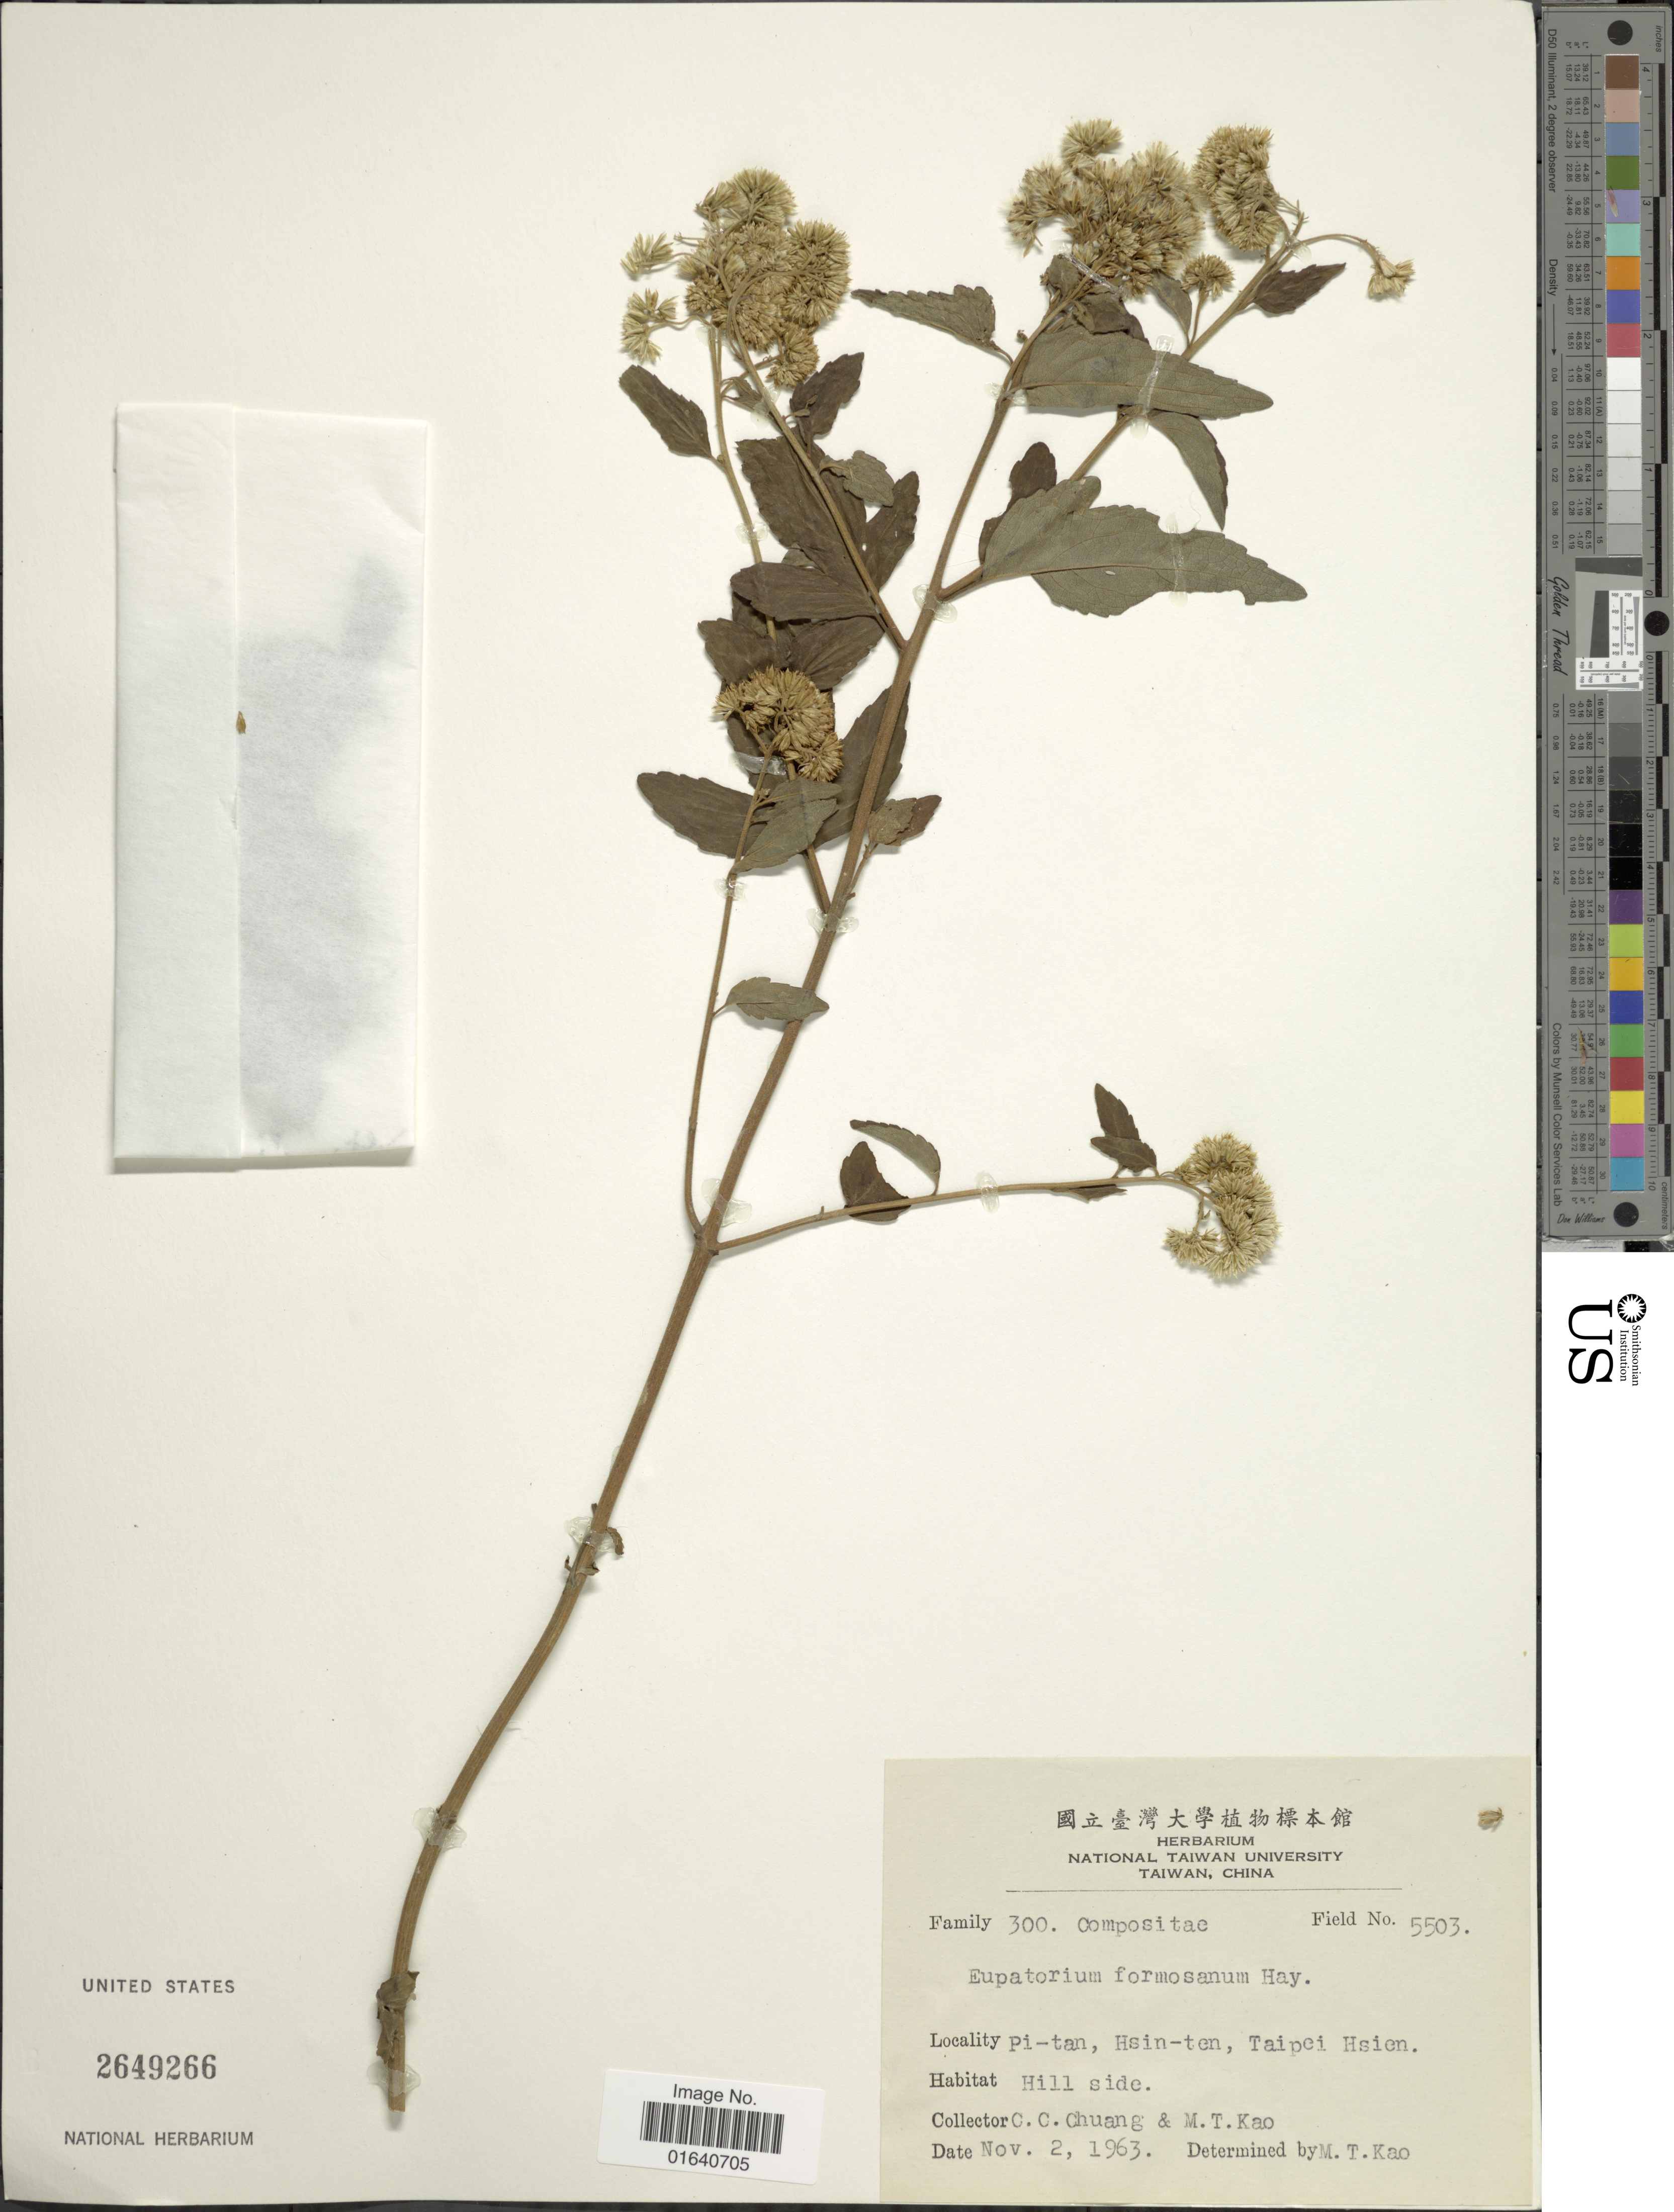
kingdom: Plantae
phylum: Tracheophyta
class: Magnoliopsida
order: Asterales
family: Asteraceae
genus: Eupatorium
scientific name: Eupatorium formosanum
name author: Hayata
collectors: C. C. Chuang & M. T. Kao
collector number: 5503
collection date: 1963-11-02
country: Taiwan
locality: Pi-tan, Hsin-ten, Taipei Hsien, Hill side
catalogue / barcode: US 2649266